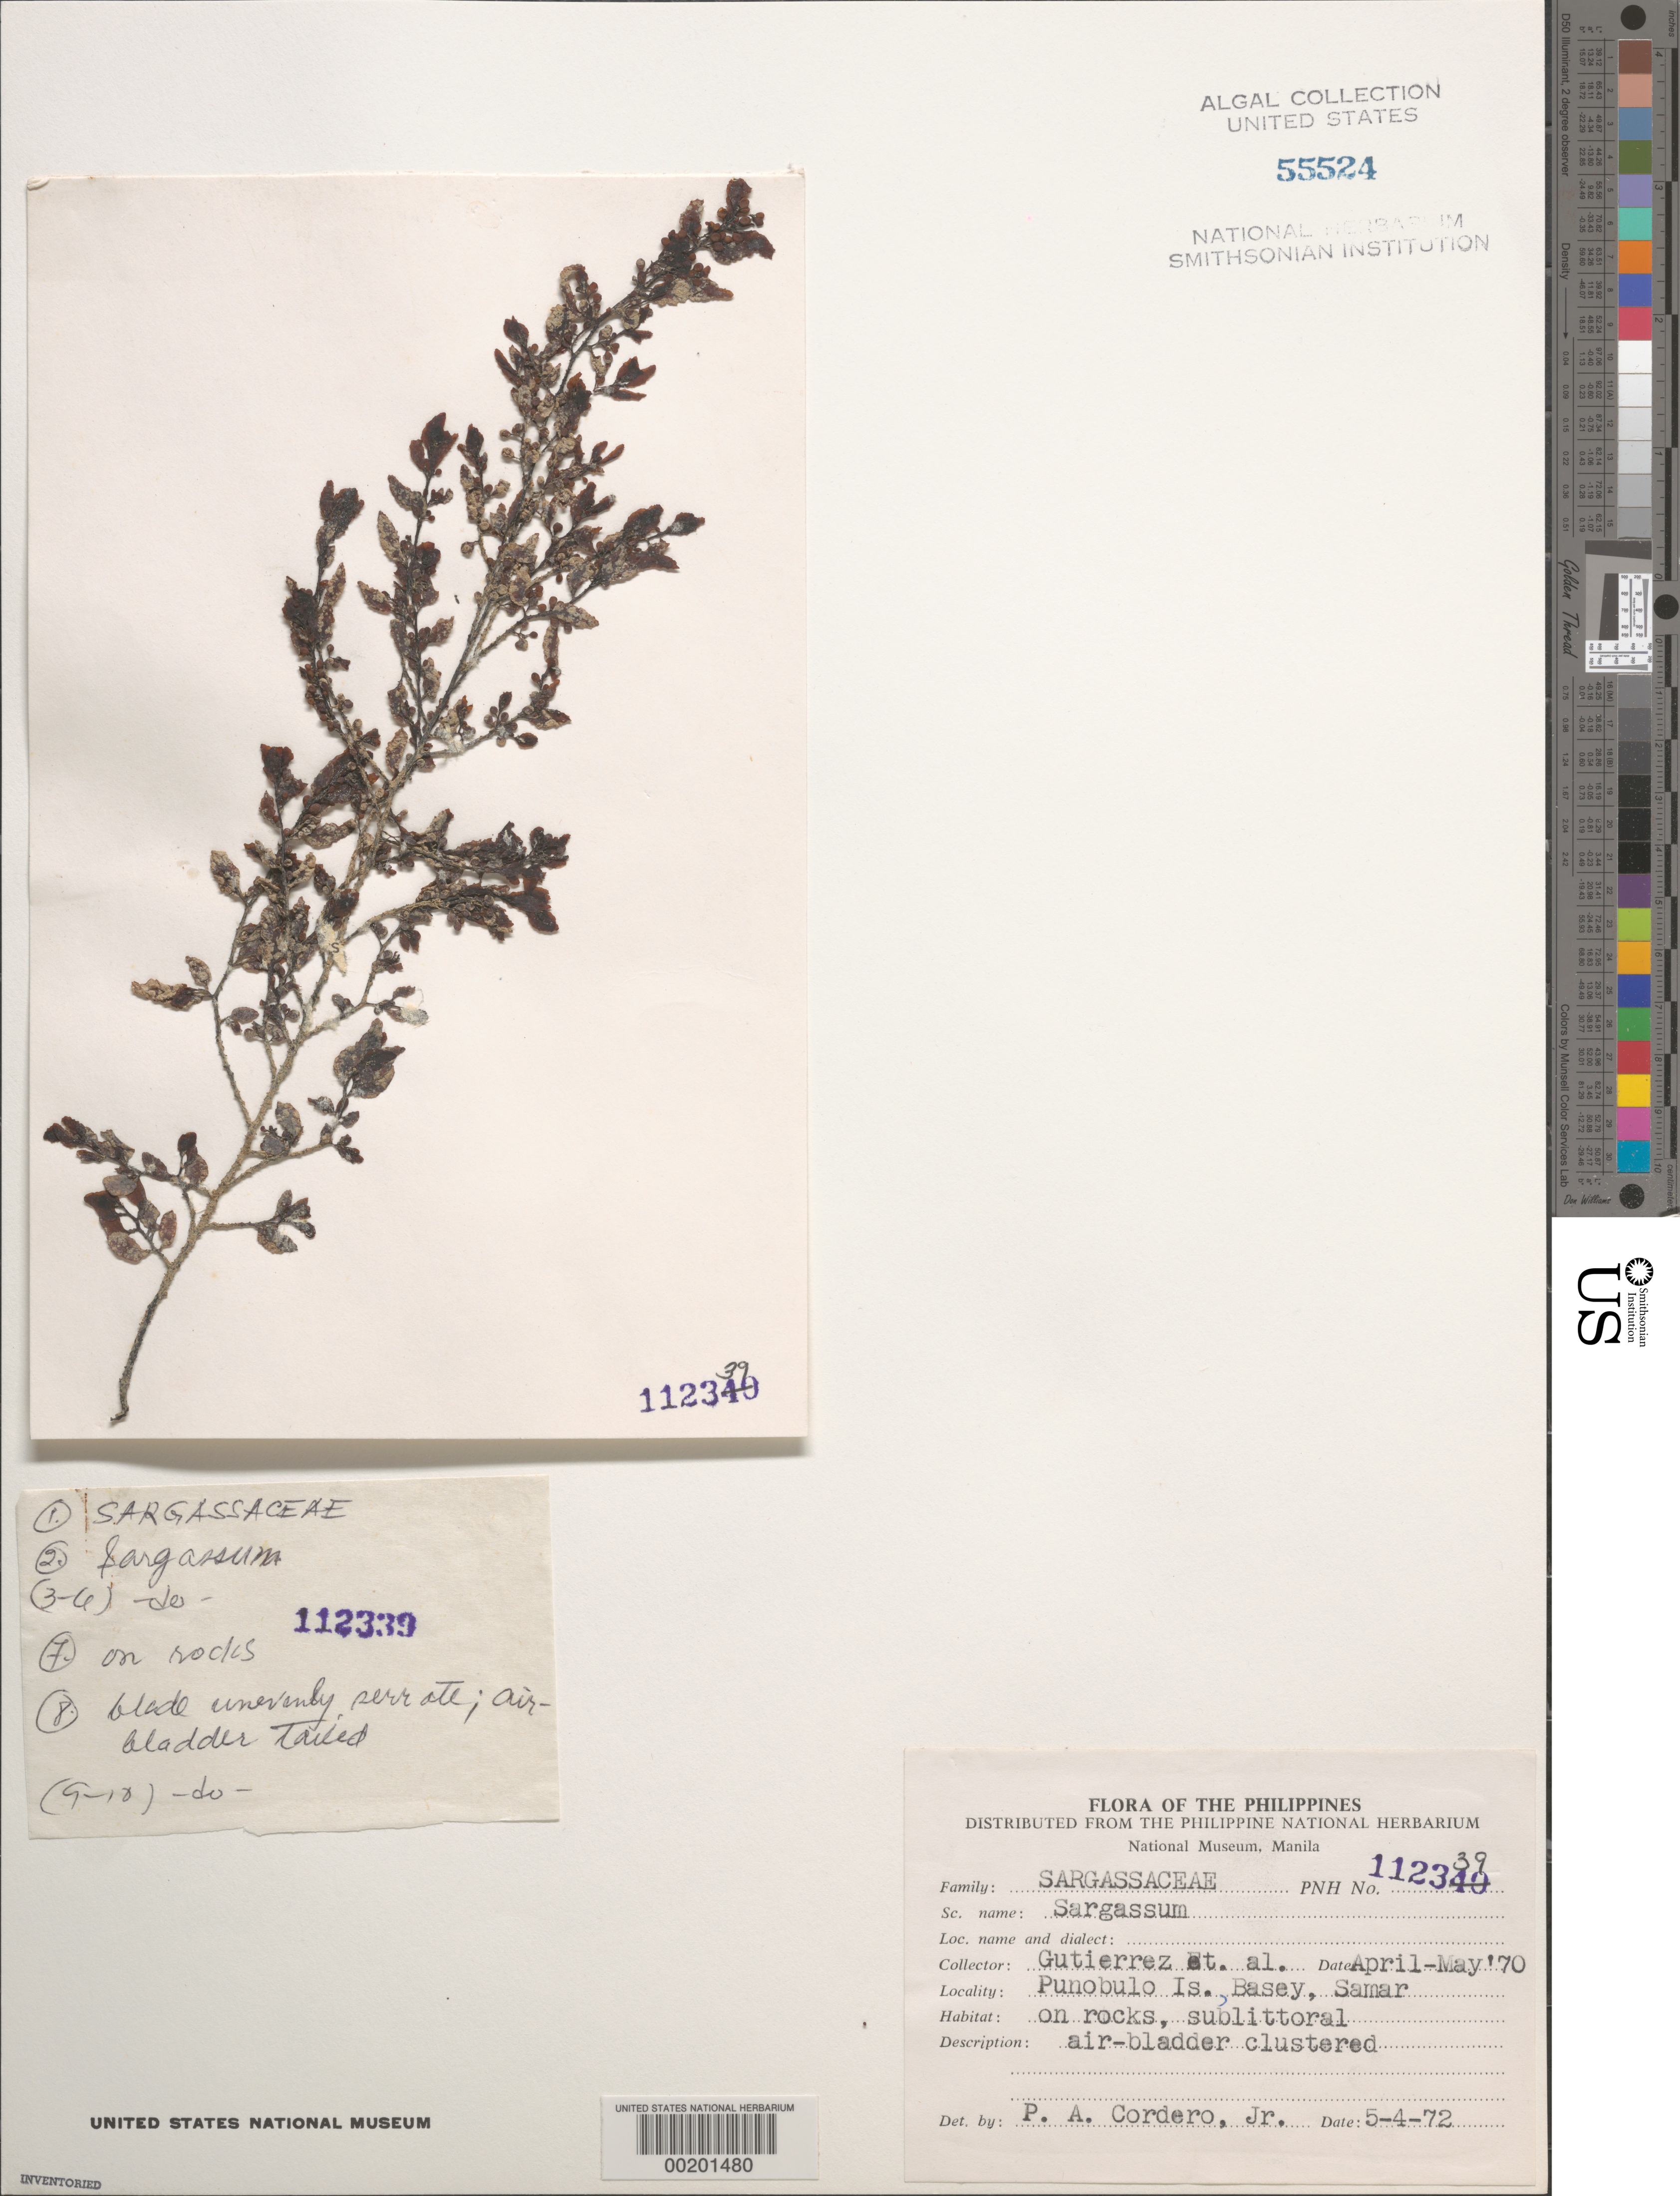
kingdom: Chromista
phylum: Ochrophyta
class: Phaeophyceae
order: Fucales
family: Sargassaceae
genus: Sargassum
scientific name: Sargassum sp.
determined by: Cordero, P. A., Jr.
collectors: -. Gutierrez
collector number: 112339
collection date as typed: Apr 1970 TO -- May 1970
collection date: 1970-04/1970-05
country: Philippines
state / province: Eastern Visayas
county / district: Eastern Samar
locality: Punobulo island, basey, samar oriental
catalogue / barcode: US 55524